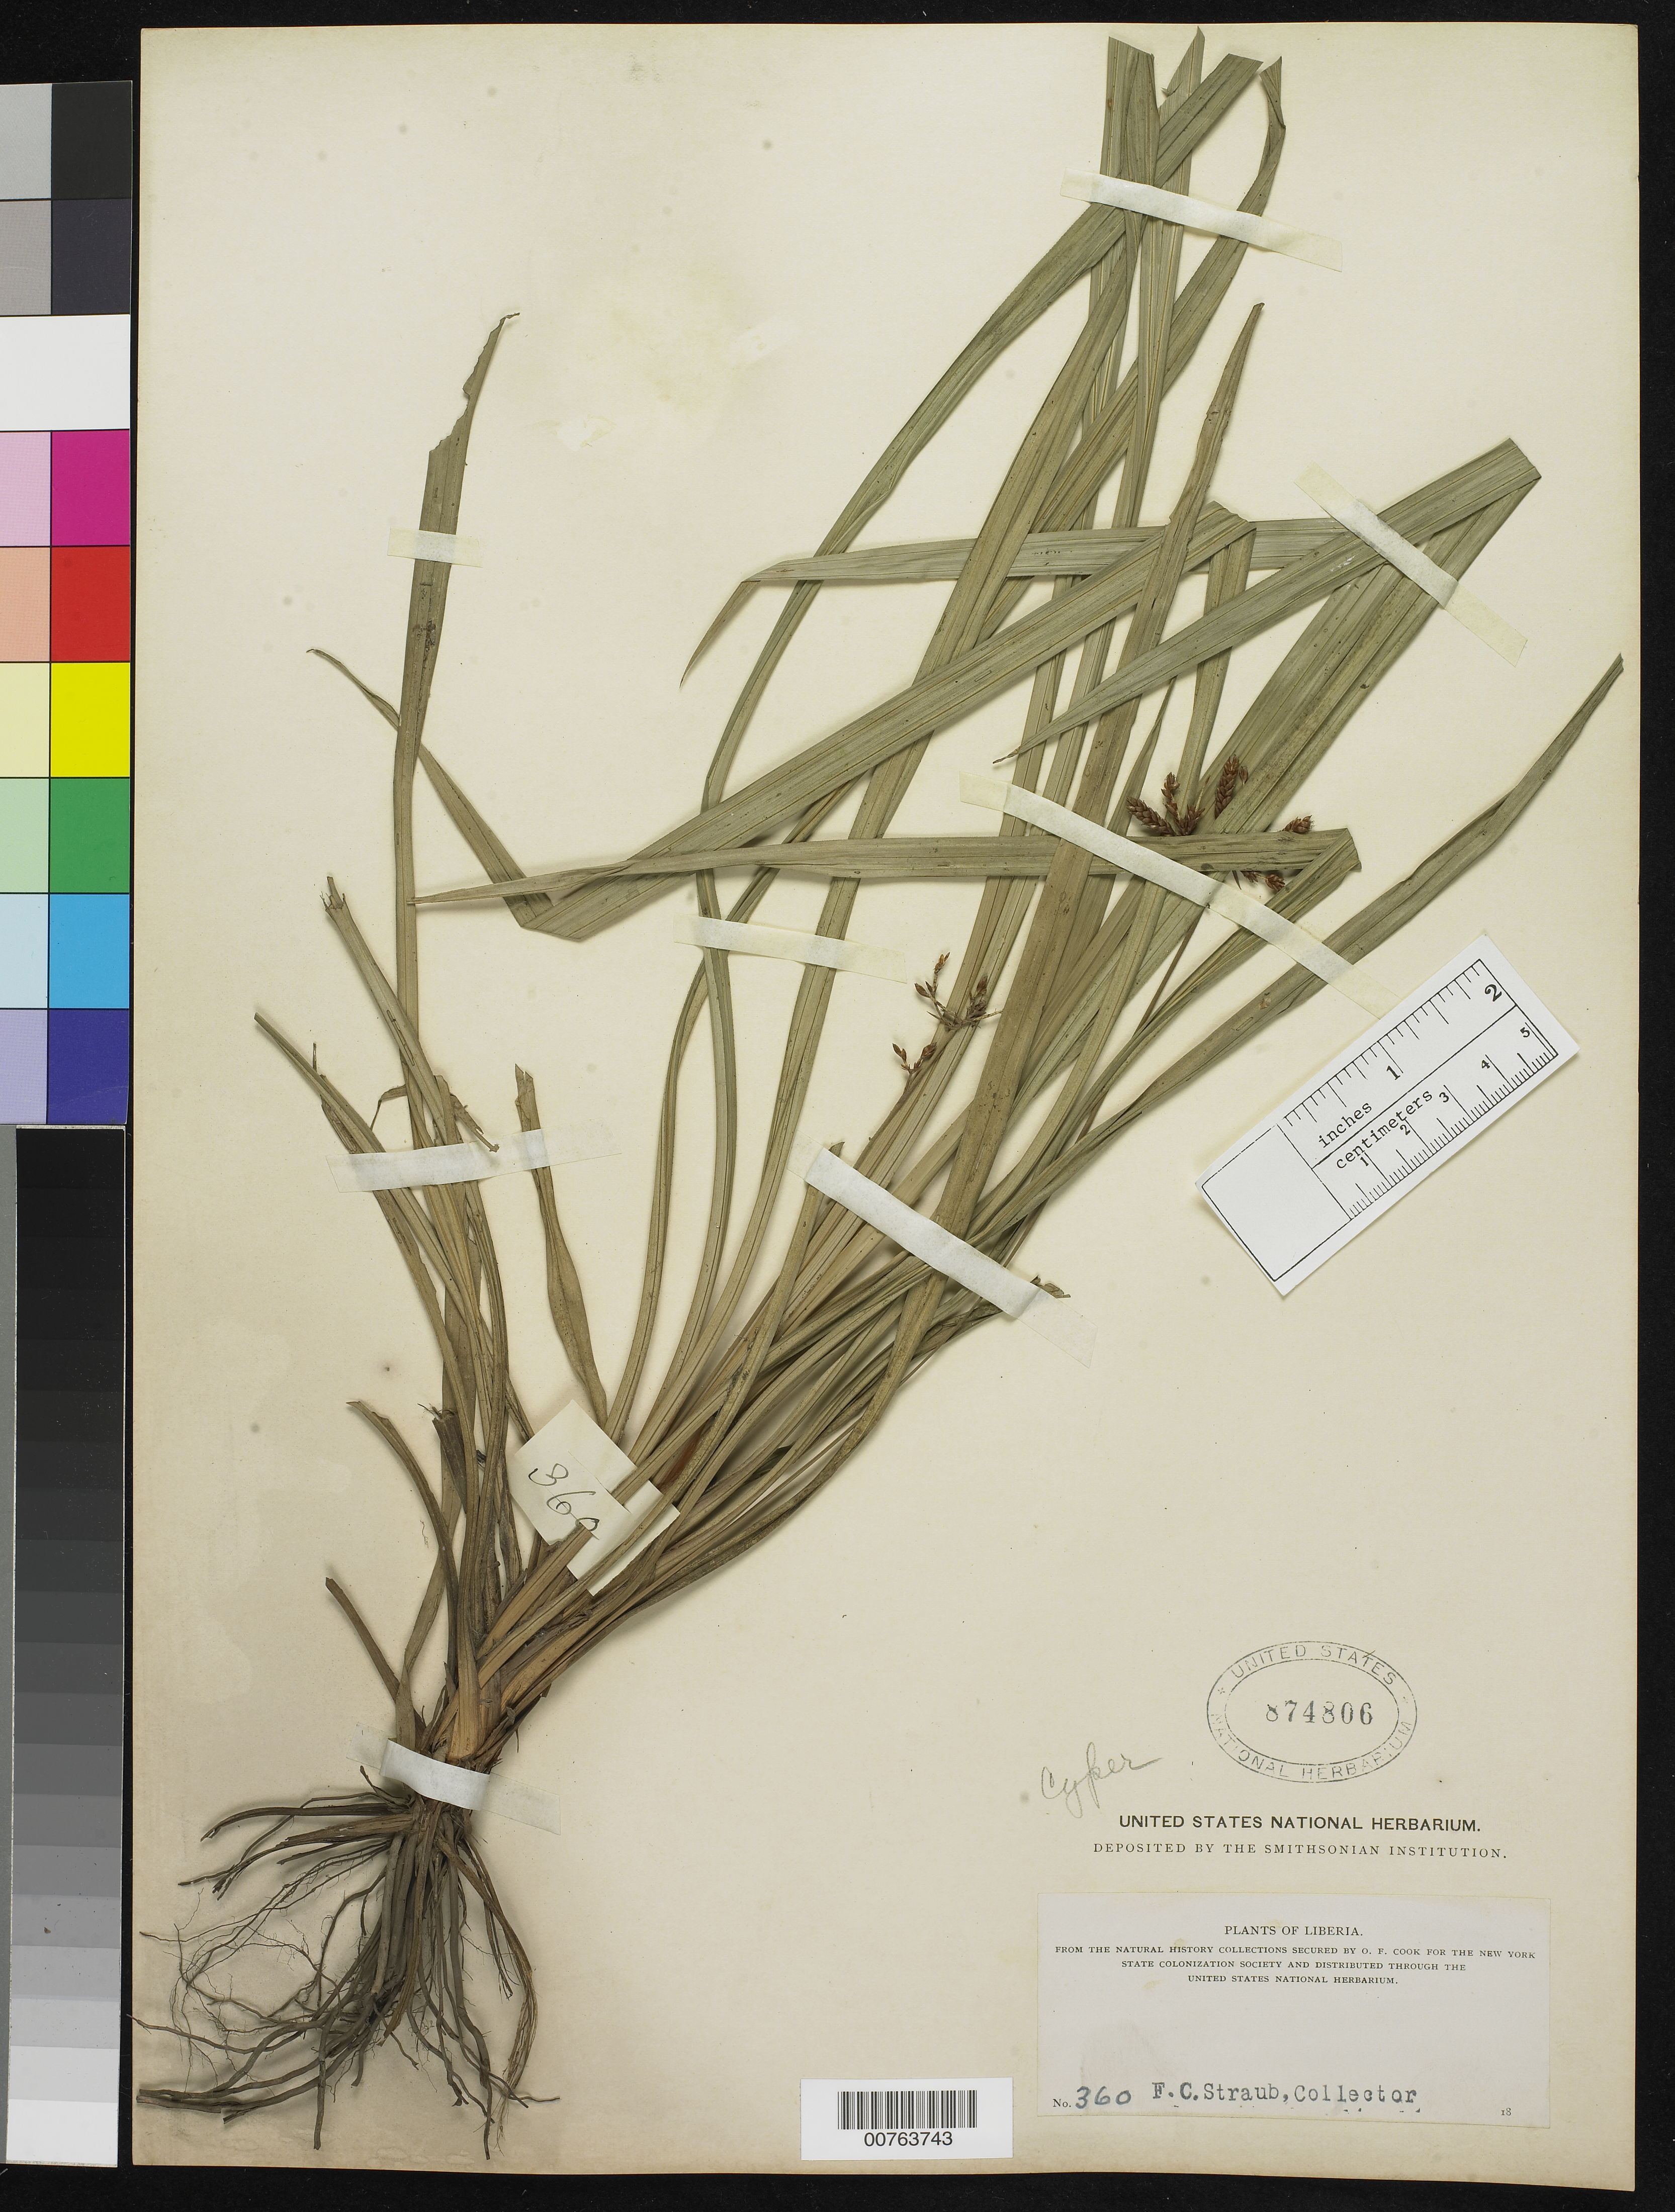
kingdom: Plantae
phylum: Tracheophyta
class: Liliopsida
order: Poales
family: Cyperaceae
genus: Hypolytrum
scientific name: Hypolytrum sp.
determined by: Strong, Mark T., (BOT), Smithsonian Institution - National Museum of Natural History (UNITED STATES)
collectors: F. Straub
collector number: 360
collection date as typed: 18--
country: Liberia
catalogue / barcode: US 874806